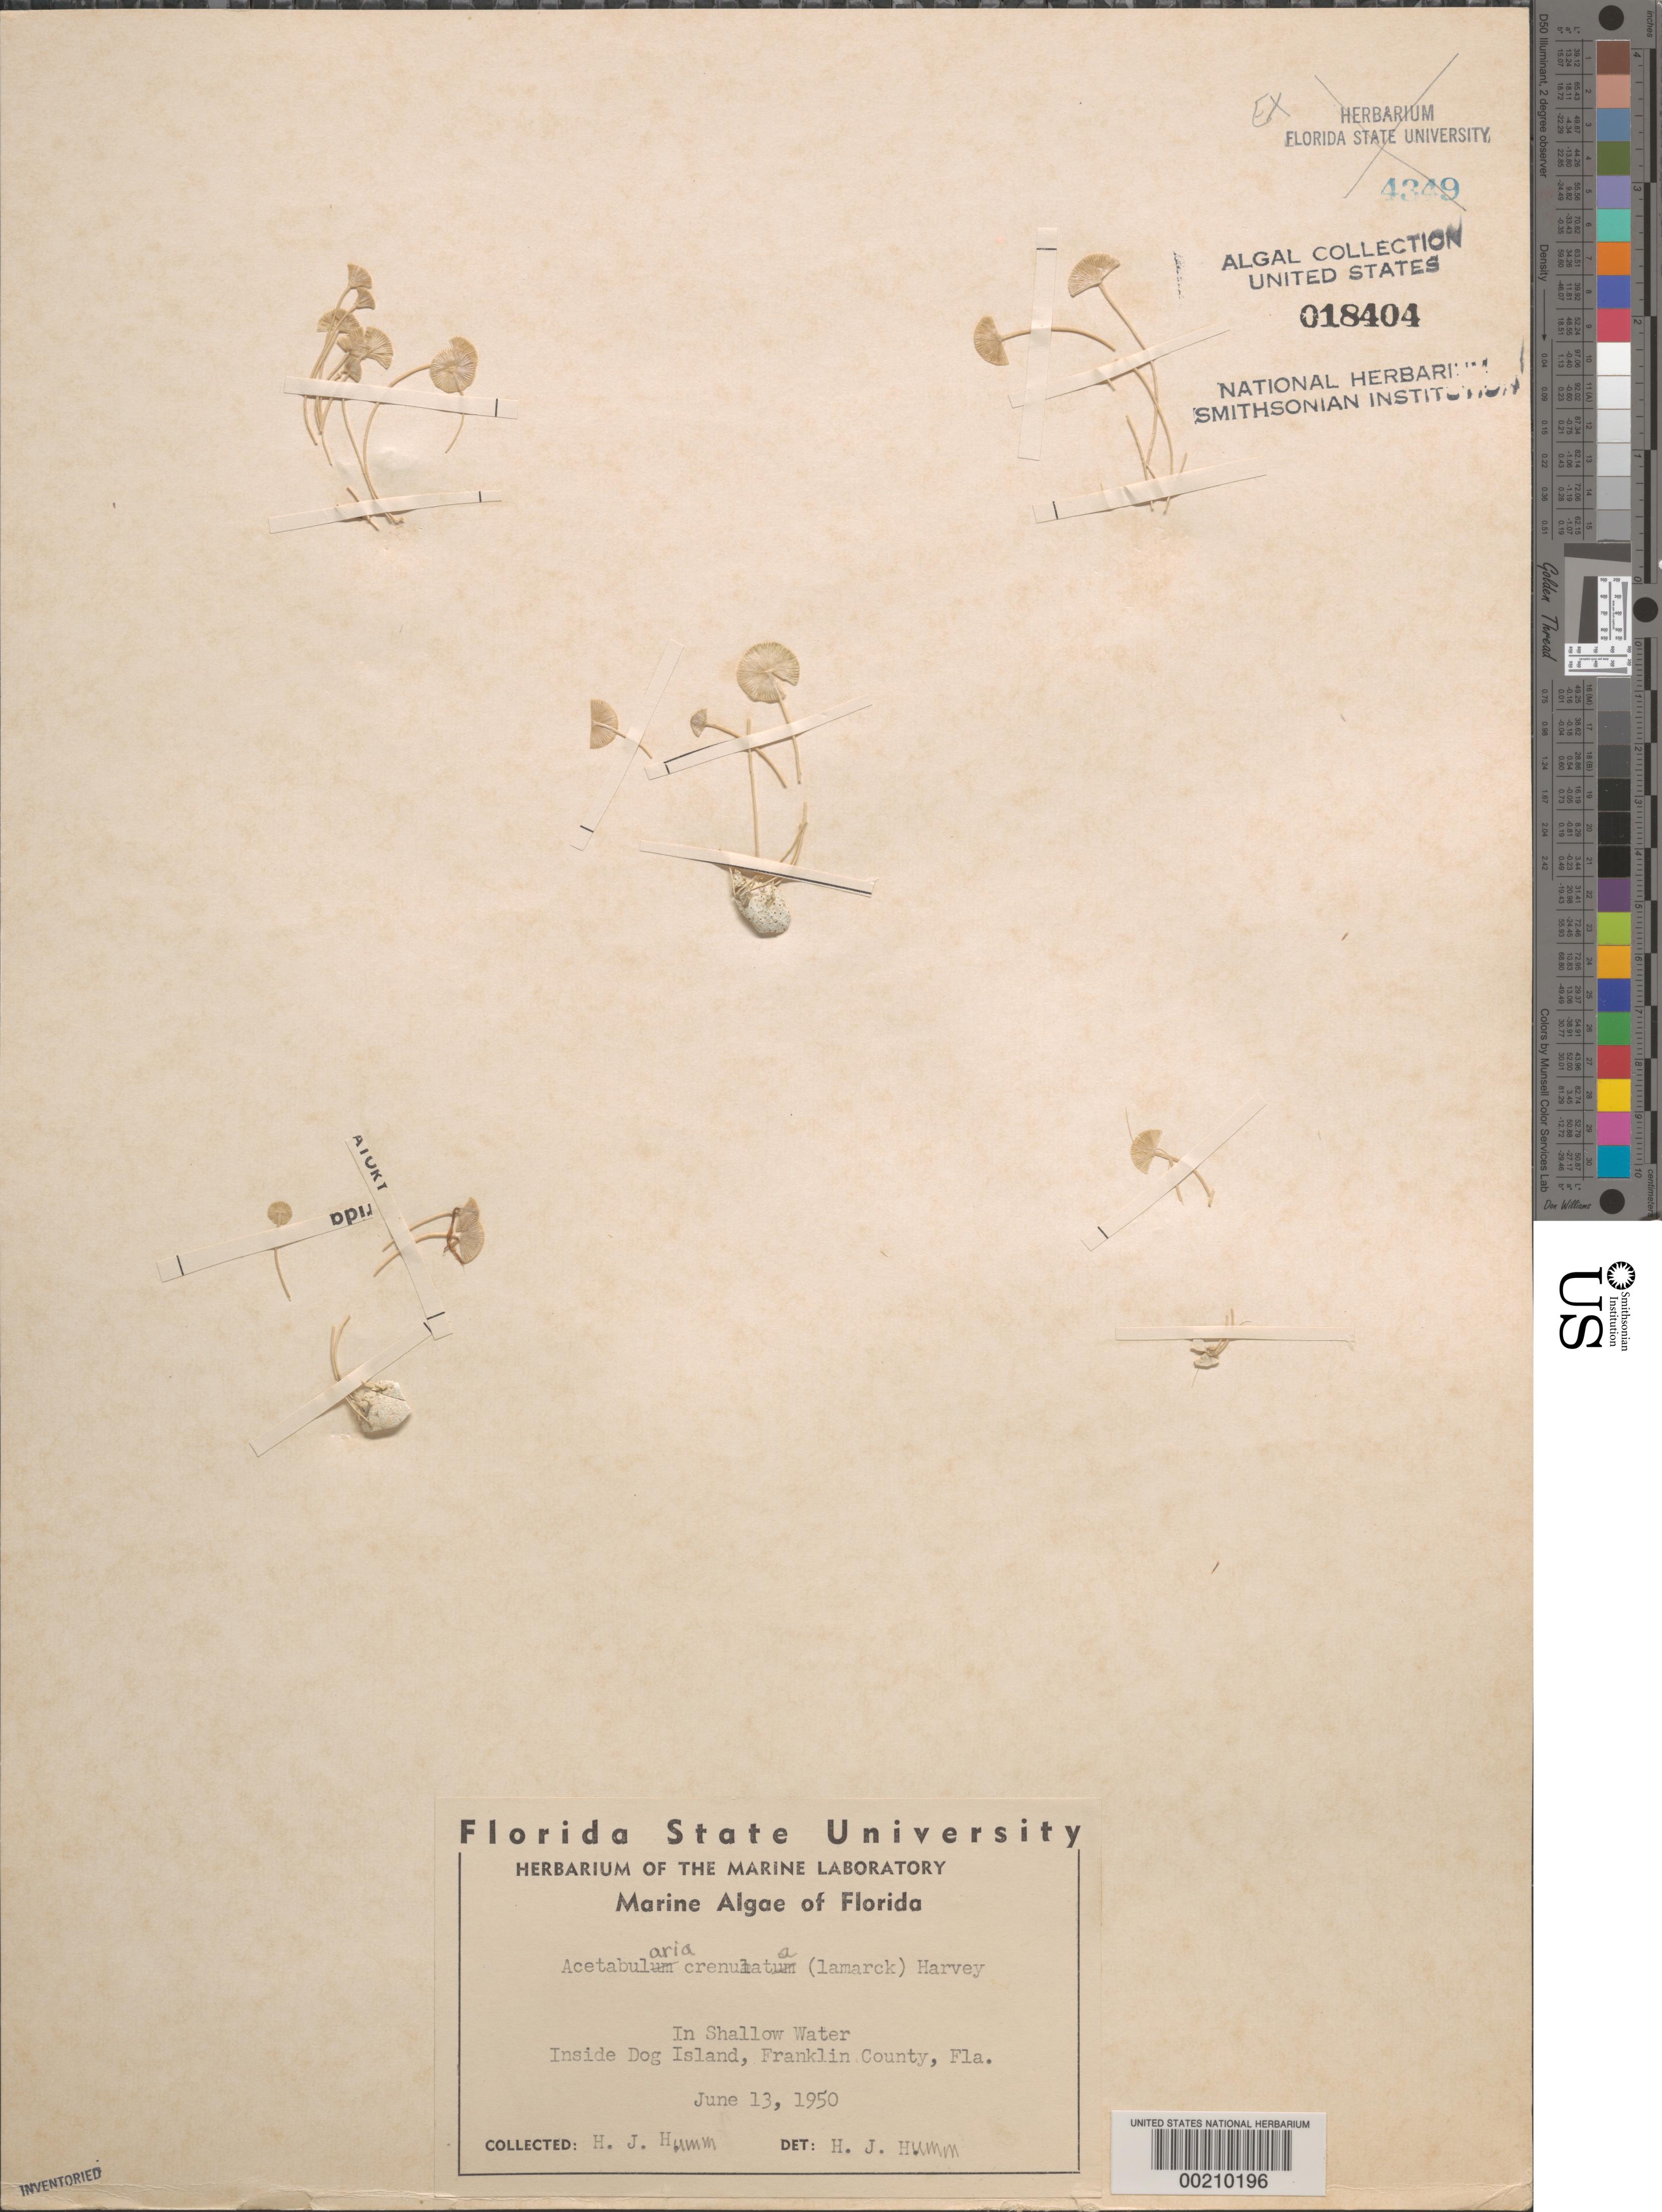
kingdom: Plantae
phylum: Chlorophyta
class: Ulvophyceae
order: Dasycladales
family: Polyphysaceae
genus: Acetabularia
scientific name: Acetabularia acetabulum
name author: J.V.Lamouroux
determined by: Humm, Harold J.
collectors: H. J. Humm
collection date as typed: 13 Jun 1950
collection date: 1950-06-13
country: United States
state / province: Florida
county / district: Franklin County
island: Dog Island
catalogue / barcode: US 18404